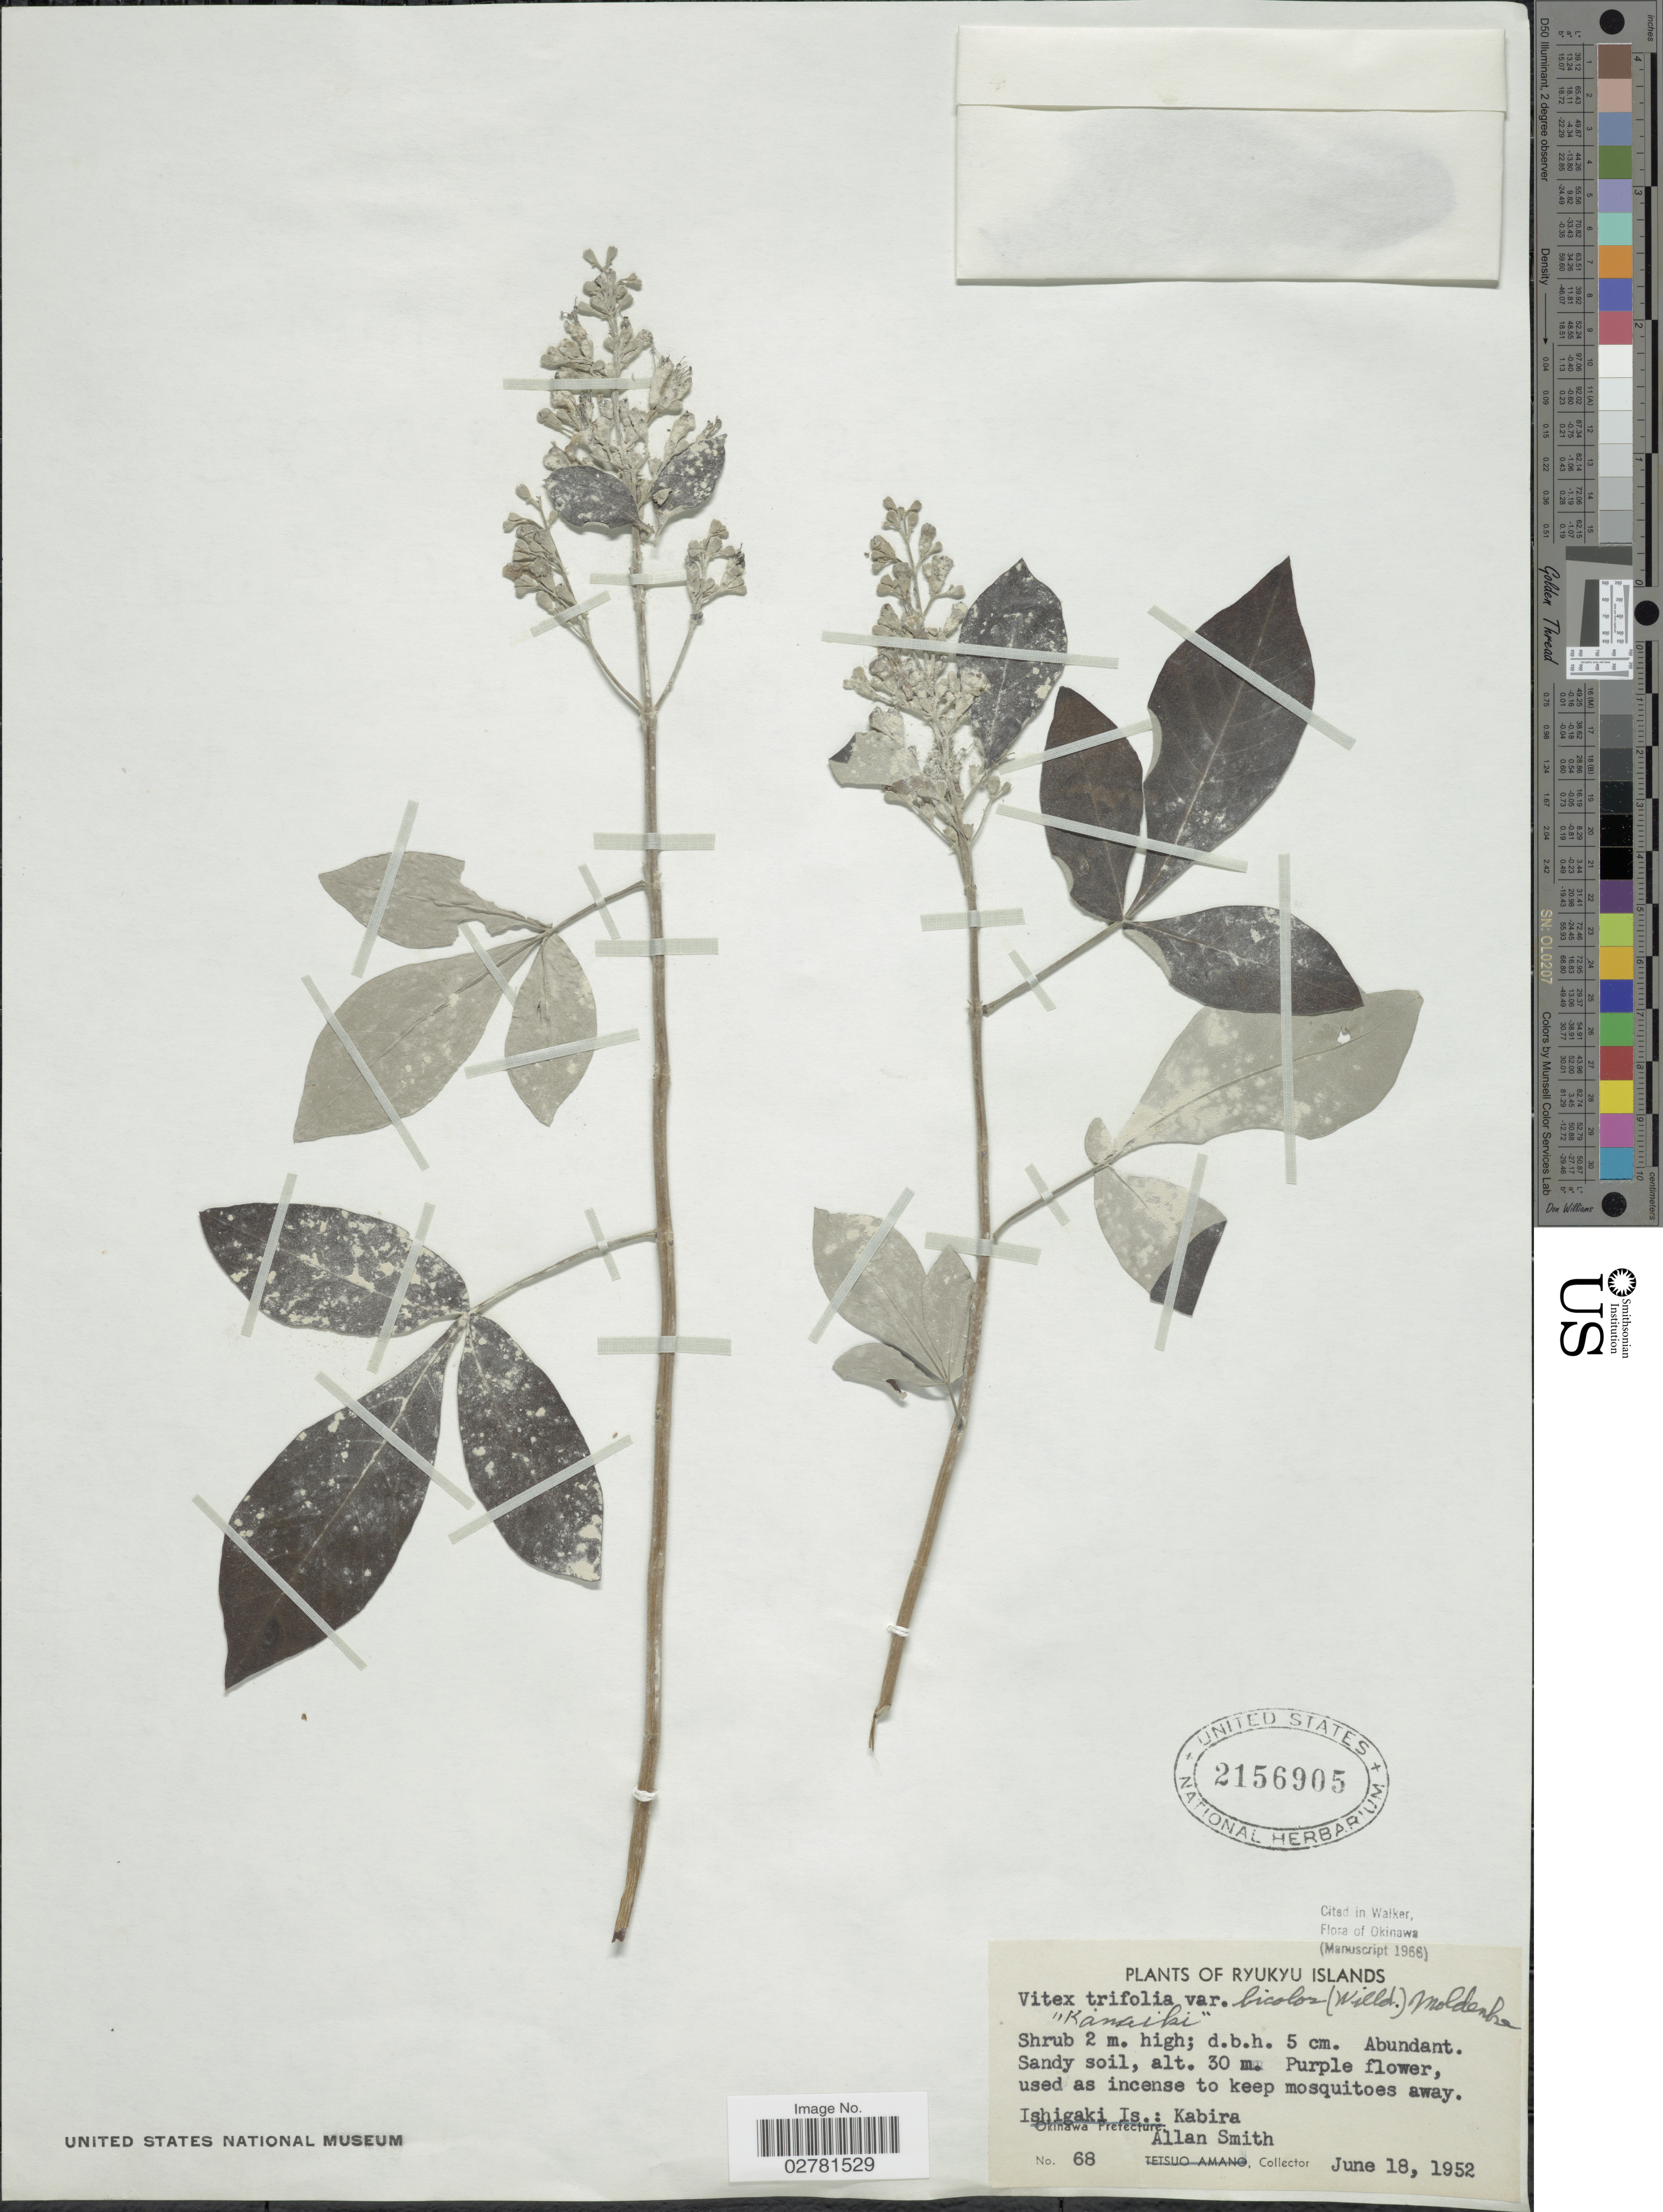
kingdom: Plantae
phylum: Tracheophyta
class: Magnoliopsida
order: Lamiales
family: Lamiaceae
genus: Vitex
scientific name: Vitex trifolia var. bicolor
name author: (Willd.) Moldenke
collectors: A. Smith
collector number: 68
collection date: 1952-06-18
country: Japan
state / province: Okinawa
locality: Ryukyu Islands. Ishigaki Is.: Kabira.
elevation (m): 30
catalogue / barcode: US 2156905